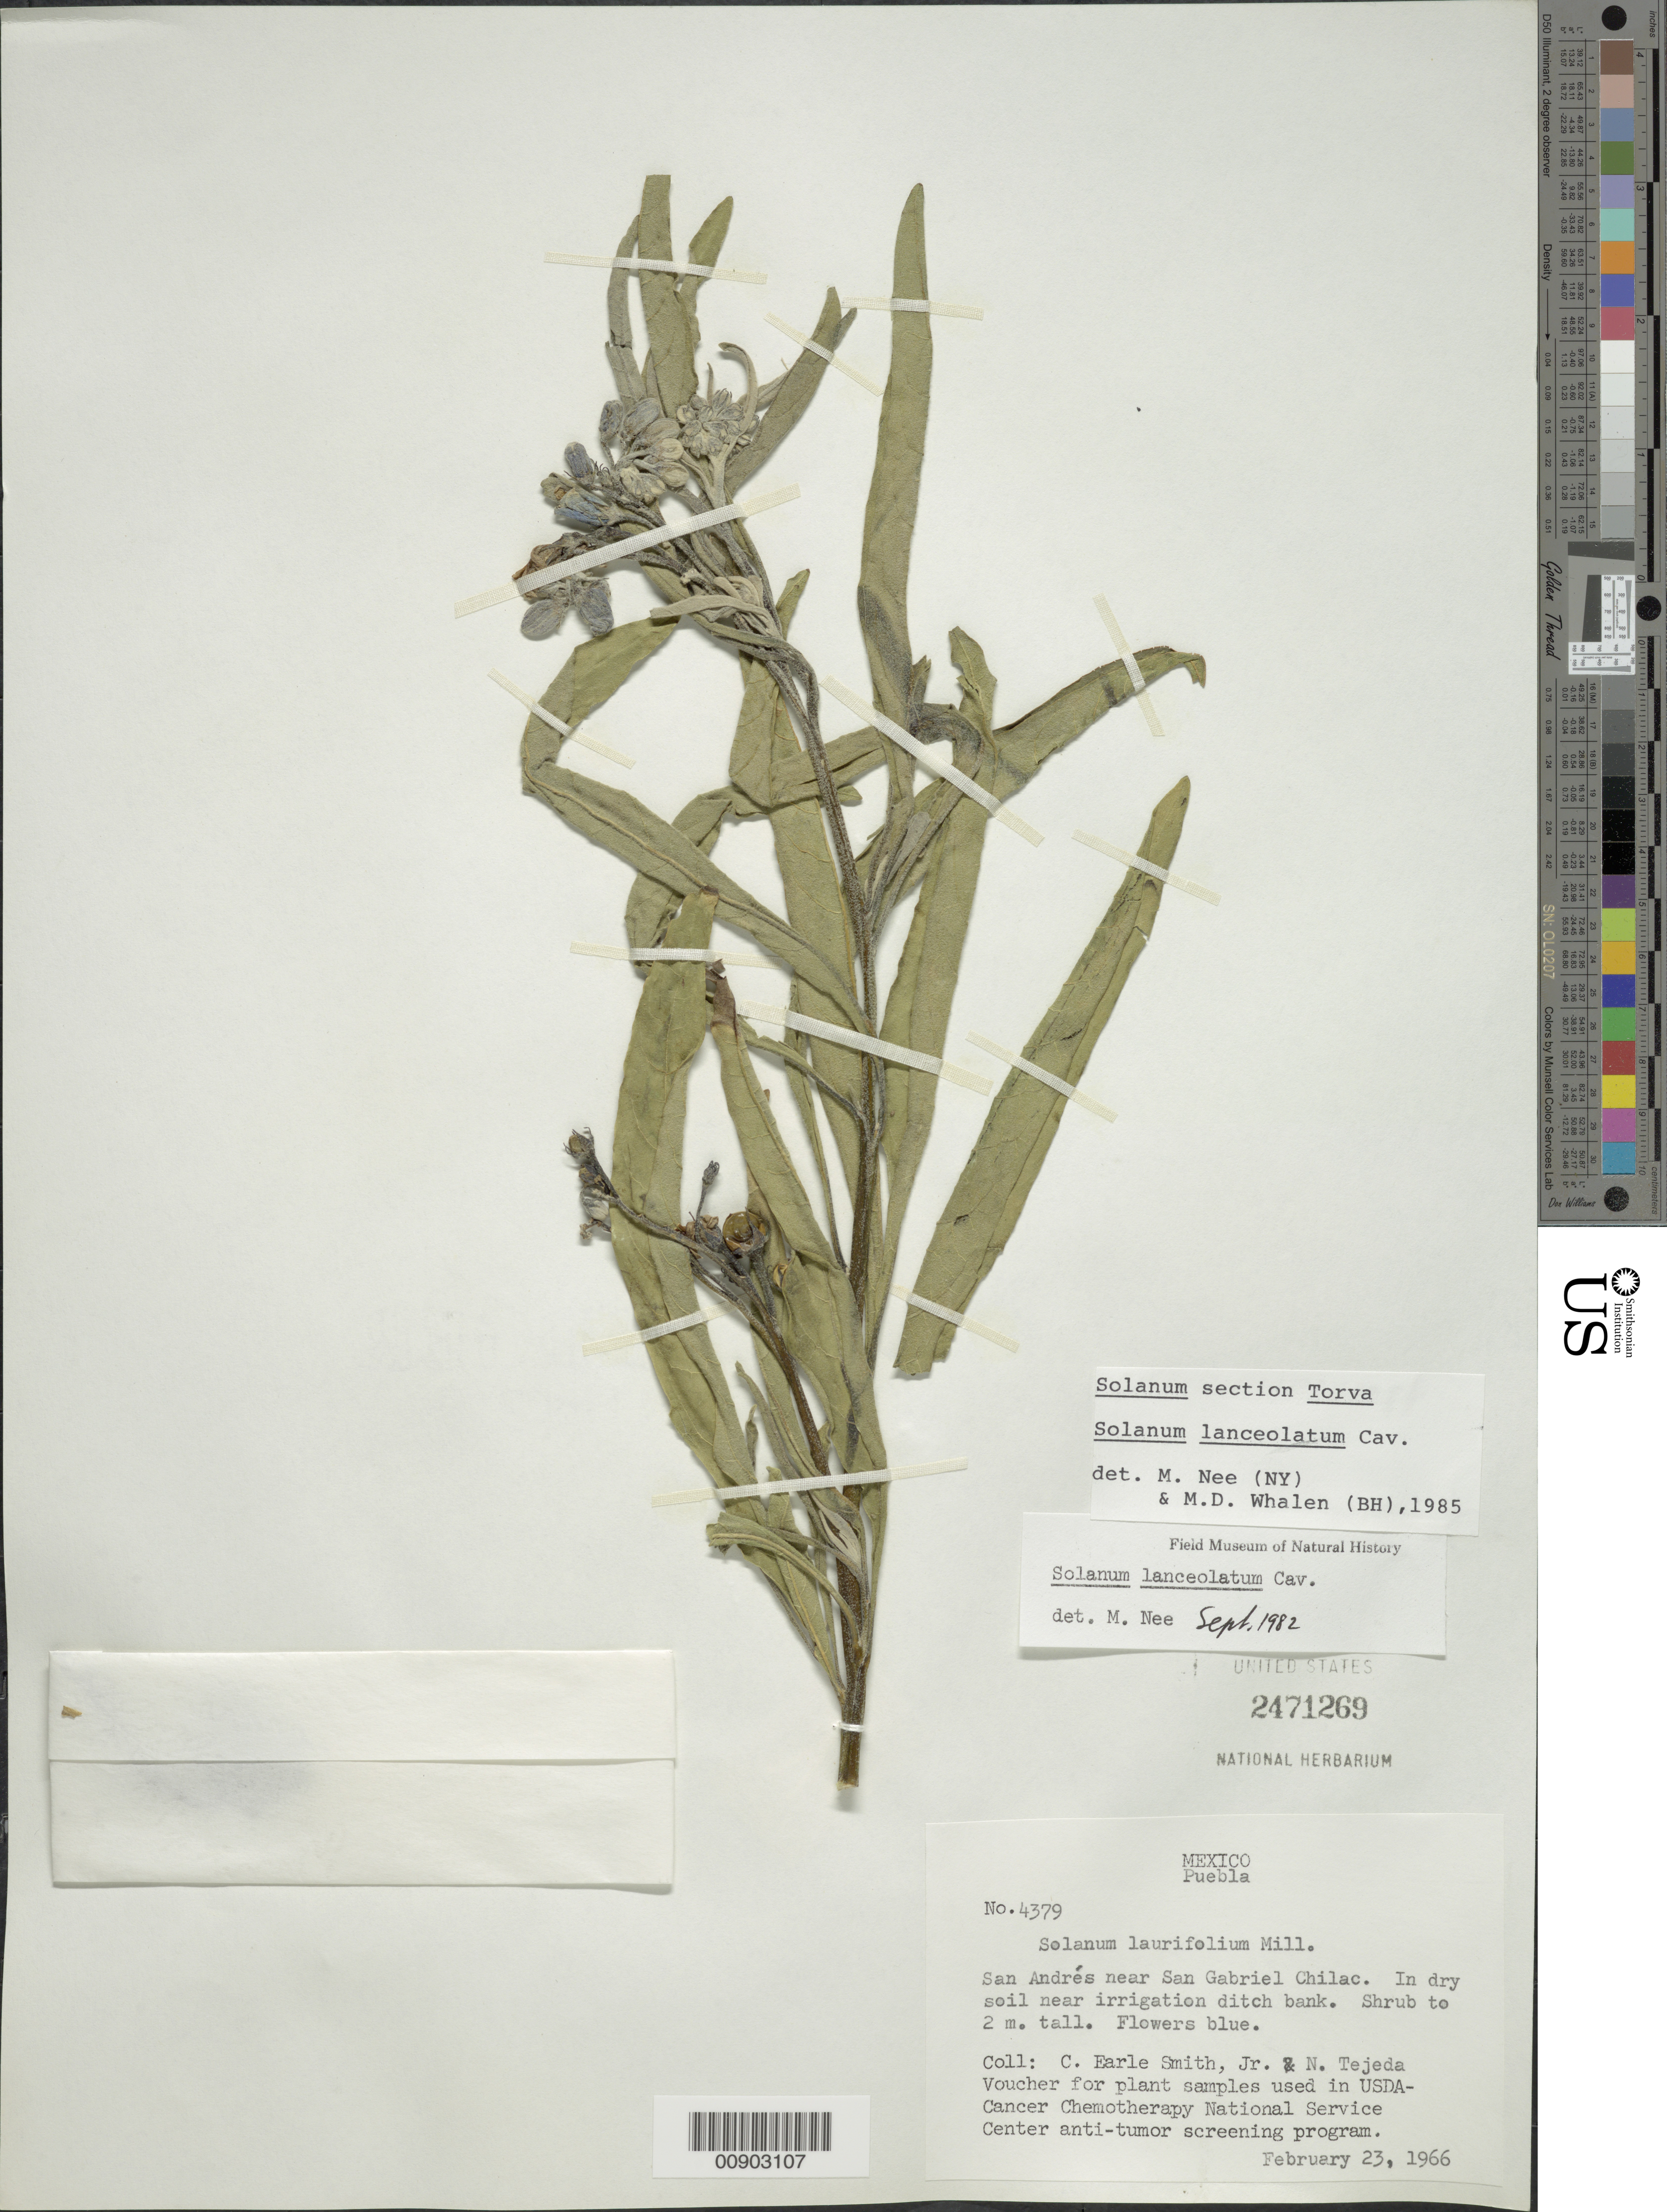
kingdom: Plantae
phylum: Tracheophyta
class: Magnoliopsida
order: Solanales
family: Solanaceae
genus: Solanum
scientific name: Solanum lanceolatum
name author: Cav.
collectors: C. E. Smith Jr. & N. Tejeda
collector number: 4379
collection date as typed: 23 Feb 1966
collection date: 1966-02-23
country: Mexico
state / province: Puebla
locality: San Andrés near San Gabriel Chilac.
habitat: In dry soil near irrigation ditch bank.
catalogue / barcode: US 2471269